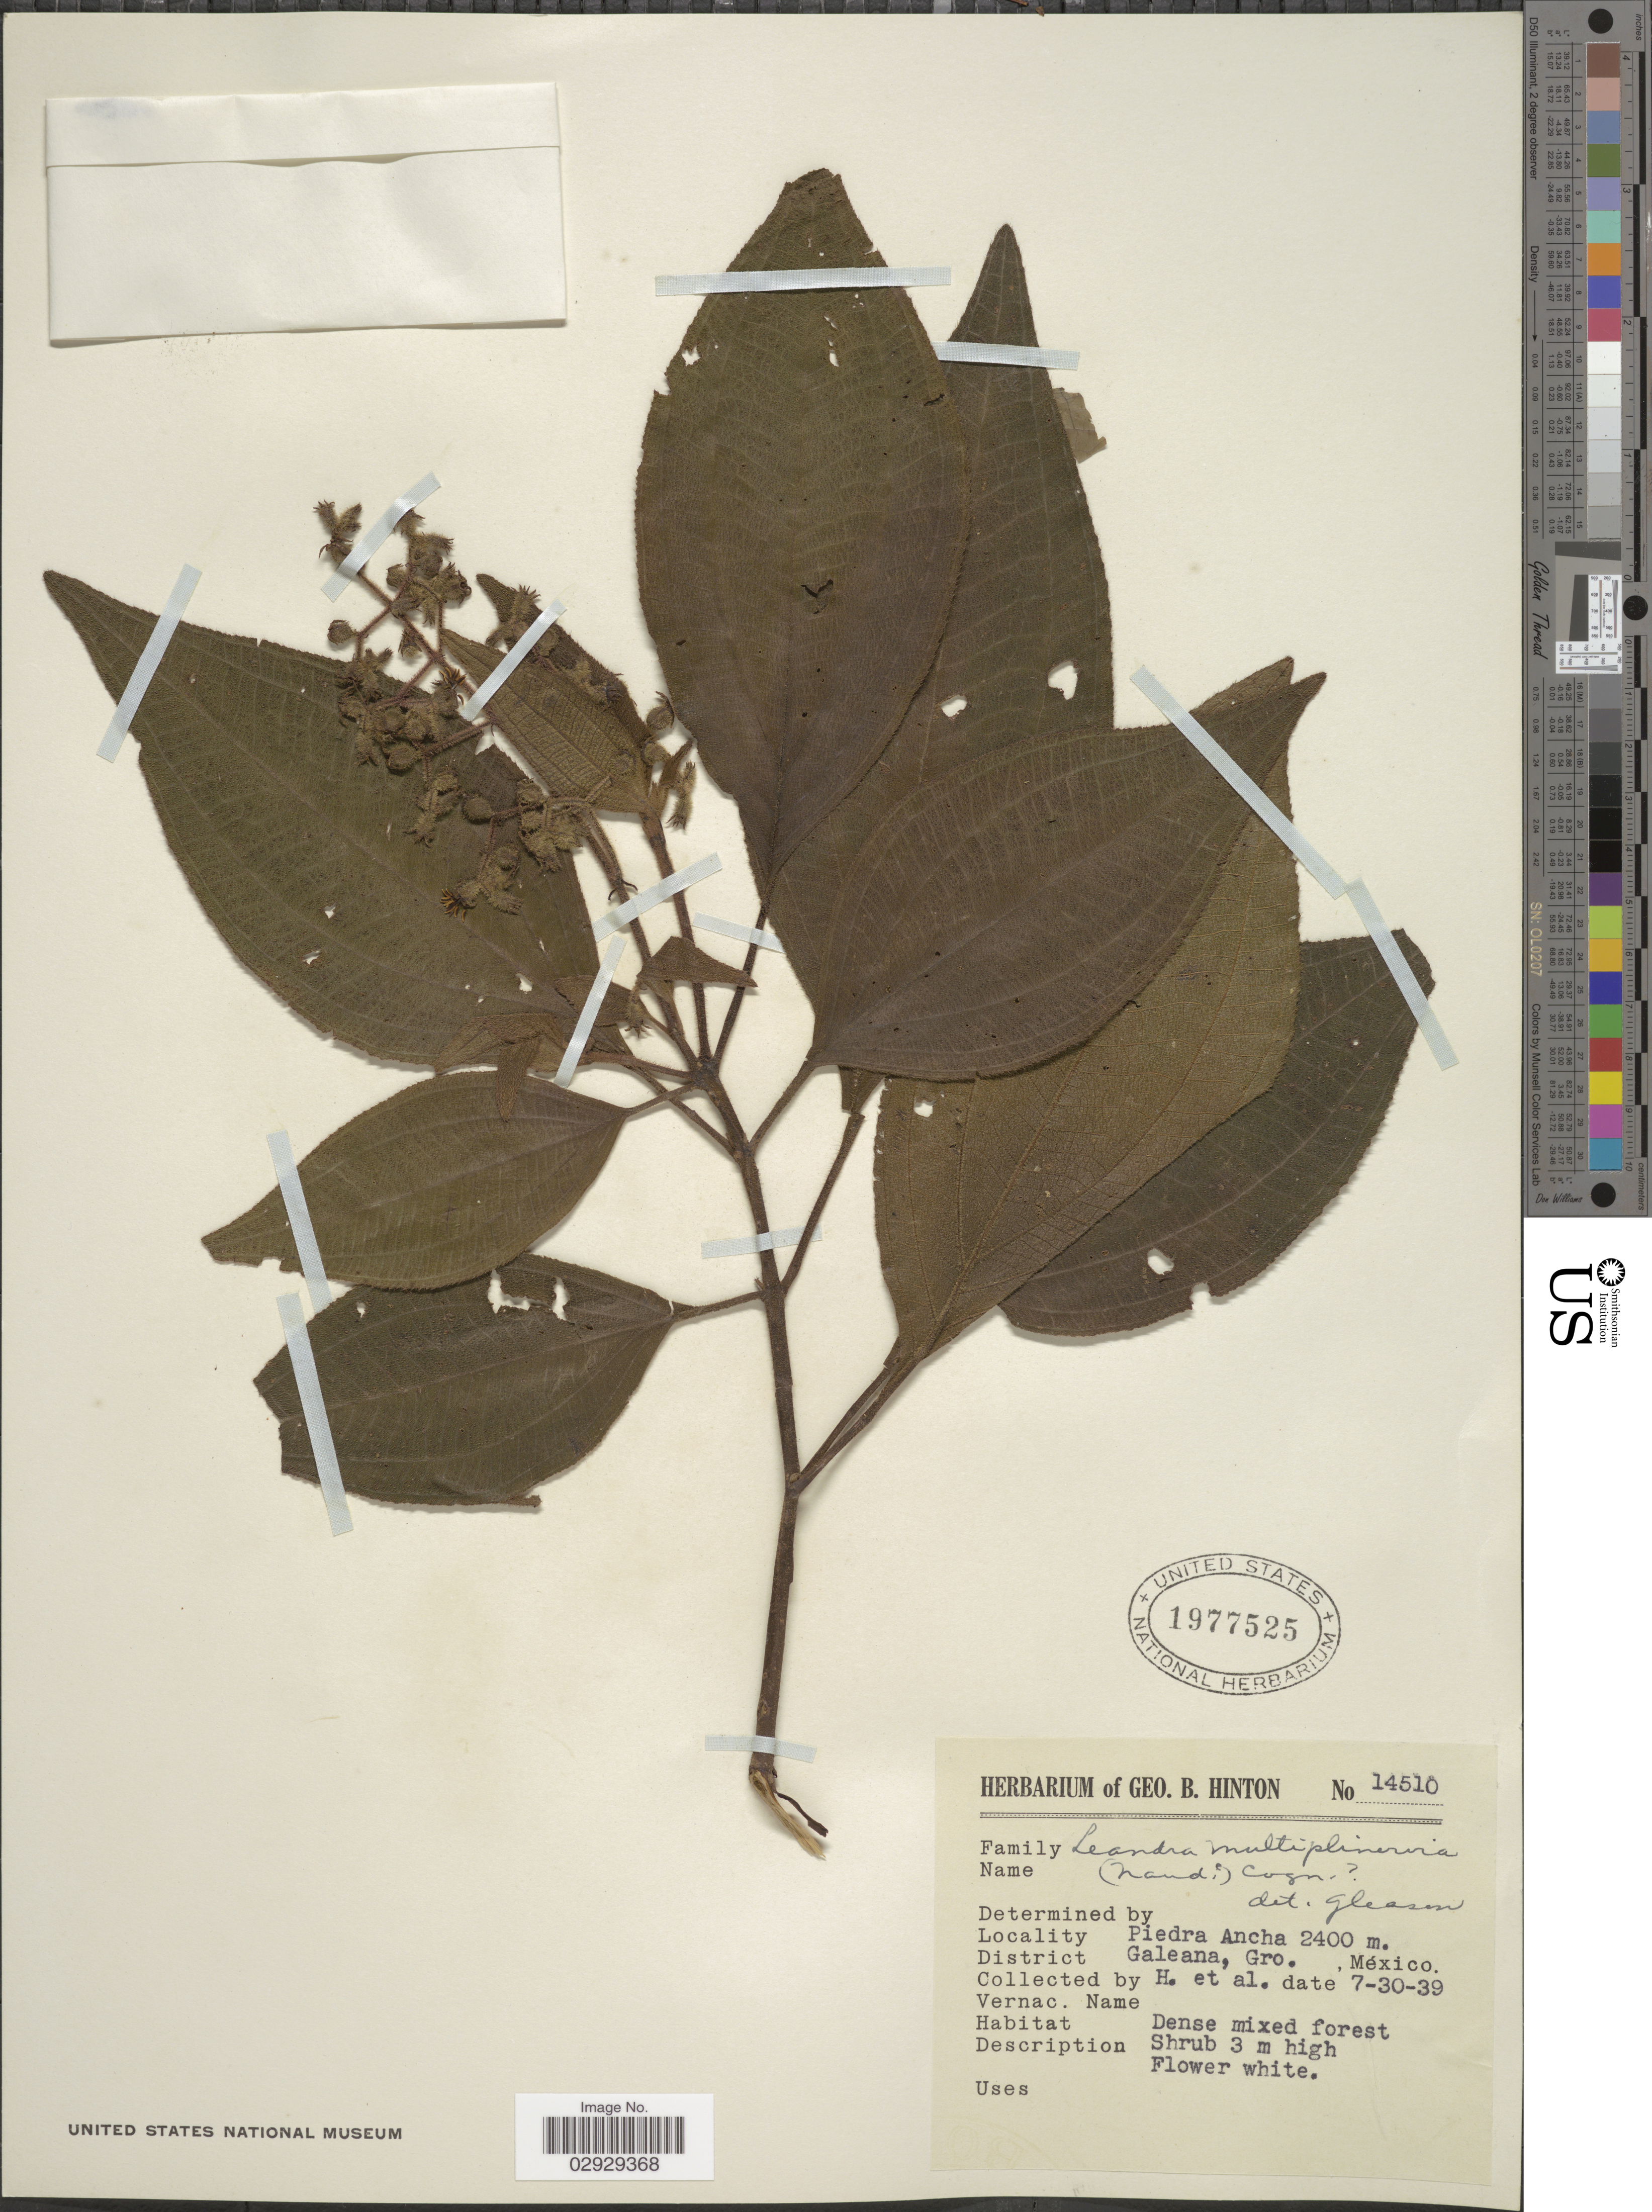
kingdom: Plantae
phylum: Tracheophyta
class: Magnoliopsida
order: Myrtales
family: Melastomataceae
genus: Leandra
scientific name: Leandra multiplinervis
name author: (Naudin) Cogn.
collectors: G. B. Hinton & et al.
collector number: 14510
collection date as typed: Transcribed d/m/y: 30/7/39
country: Mexico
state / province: Guerrero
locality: Piedra Ancha, District Galeana.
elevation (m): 2400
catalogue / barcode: US 1977525